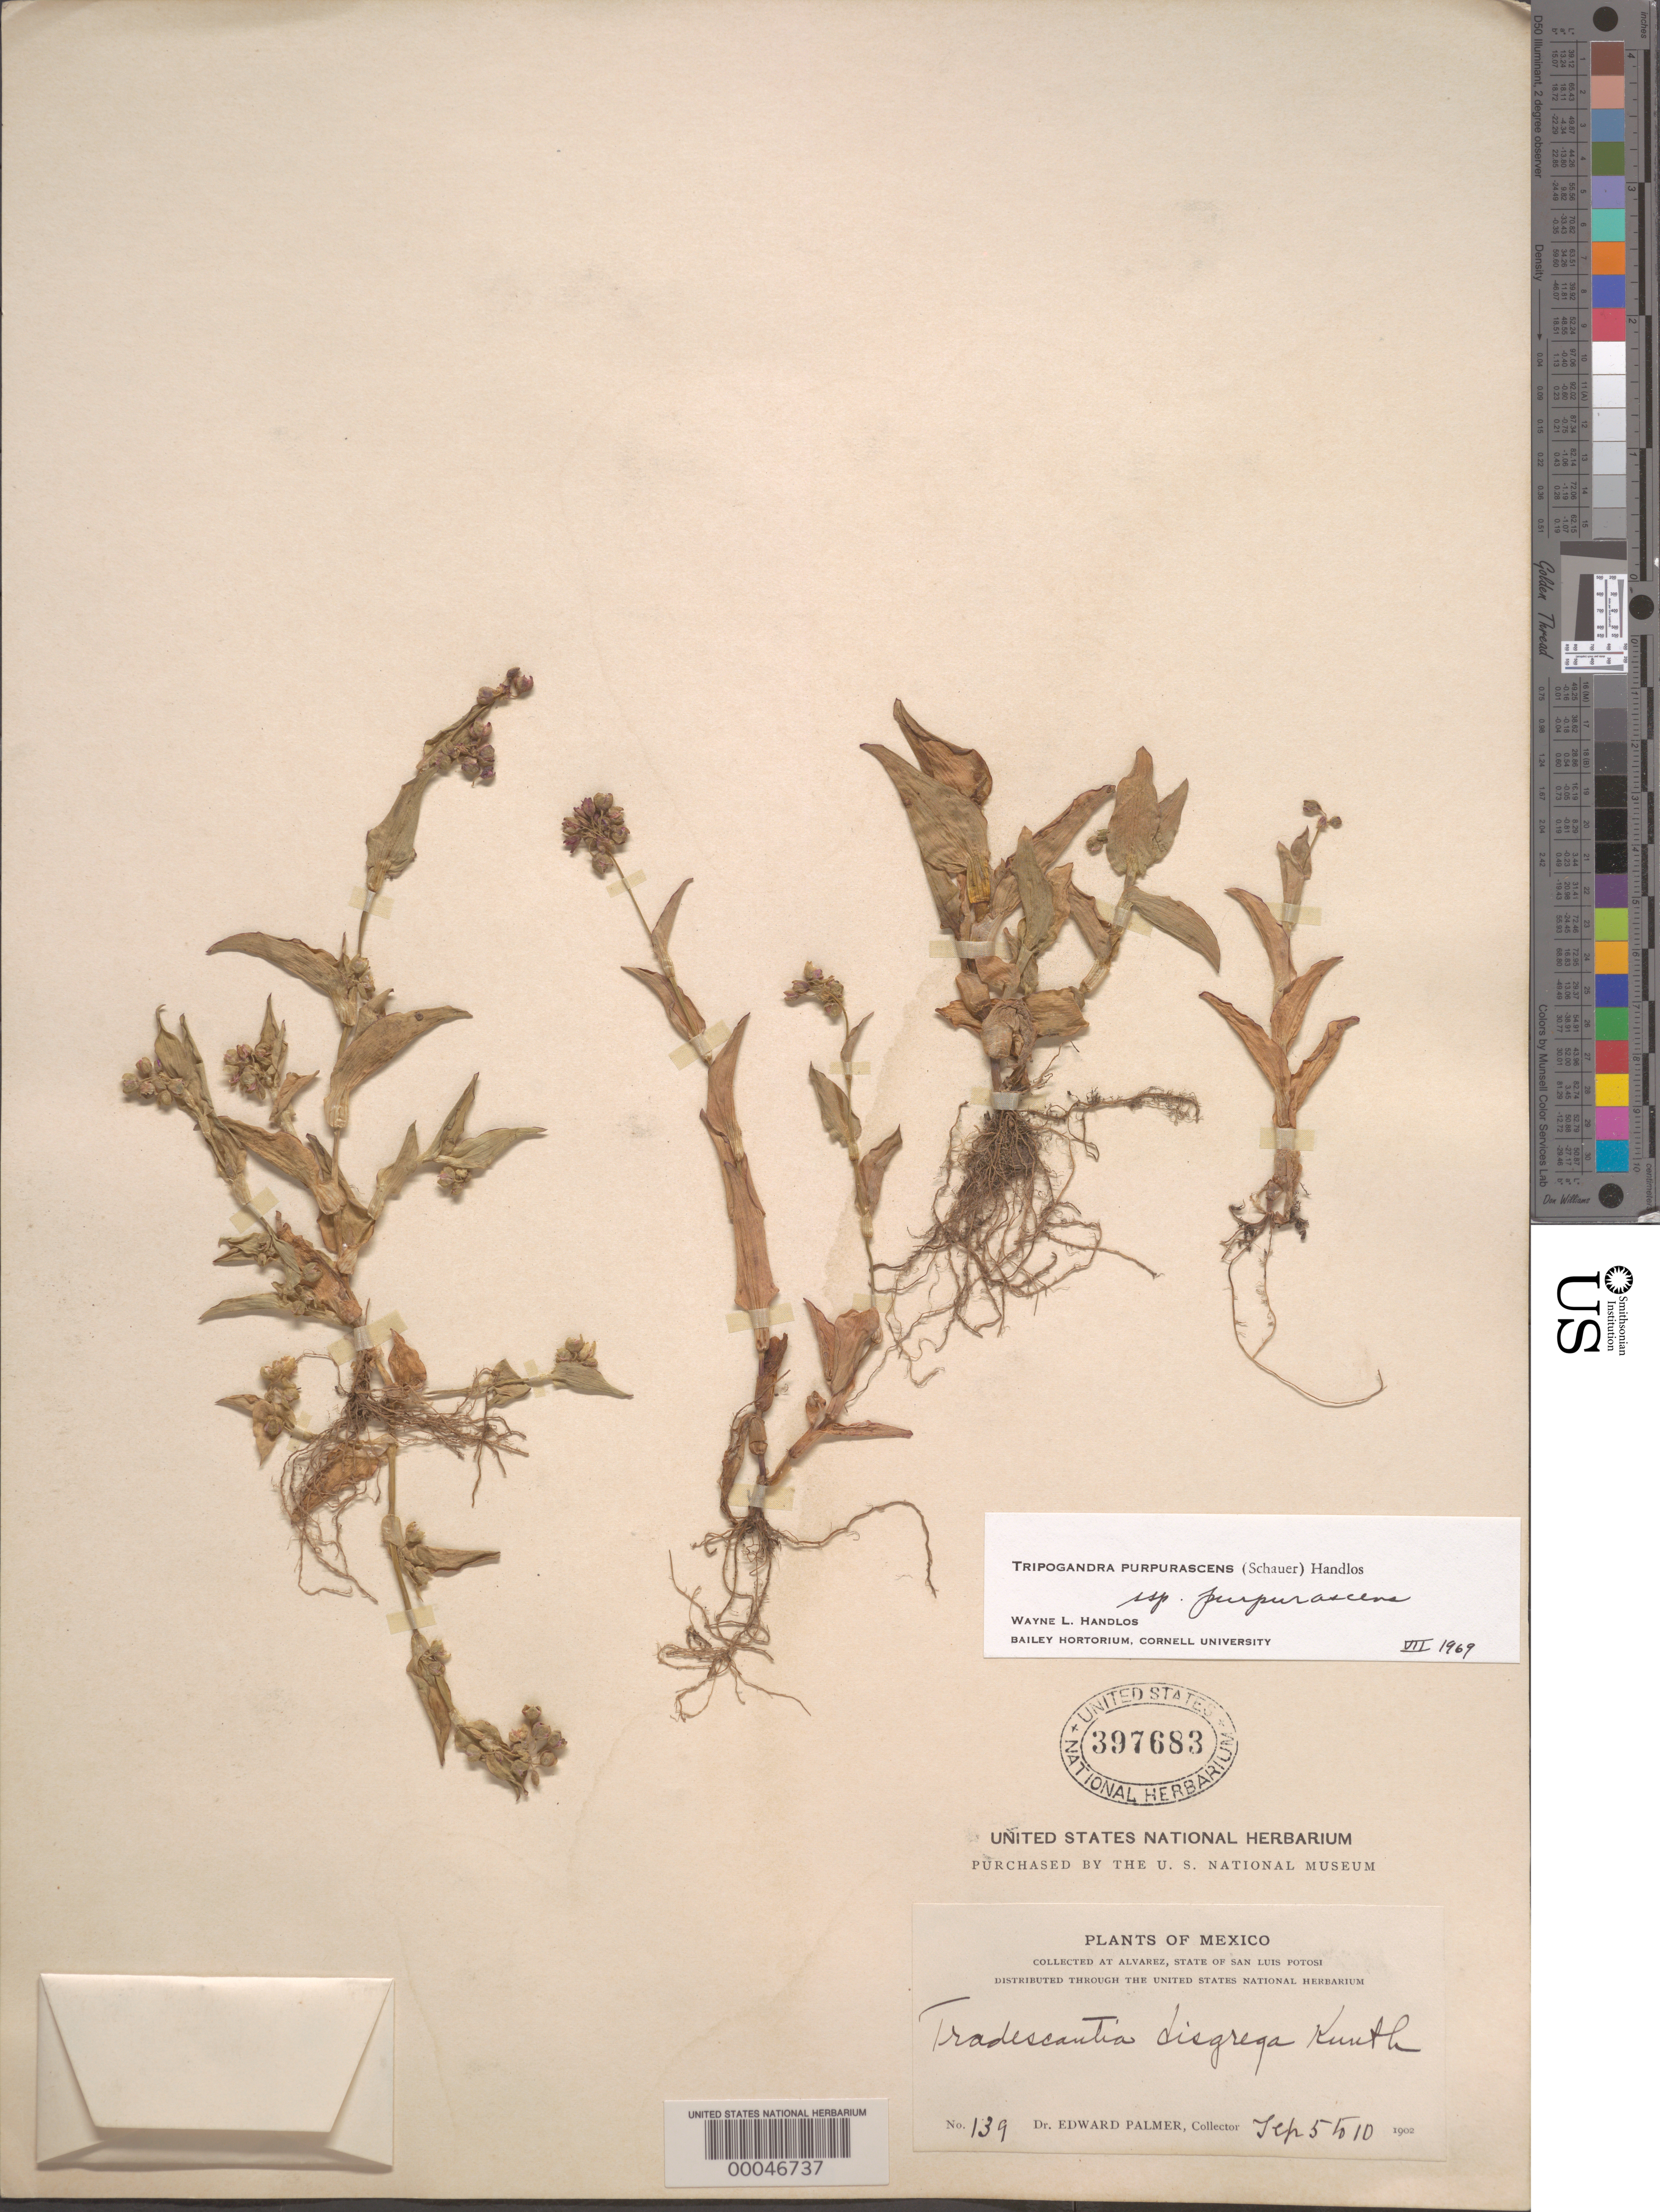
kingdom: Plantae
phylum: Tracheophyta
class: Liliopsida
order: Commelinales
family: Commelinaceae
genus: Tripogandra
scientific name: Tripogandra purpurascens subsp. purpurascens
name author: (S. Schauer) Handlos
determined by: Handlos, W. L.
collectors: E. Palmer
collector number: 139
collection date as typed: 05 Sep 1902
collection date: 1902-09-05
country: Mexico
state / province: San Luis Potosí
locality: Alvarez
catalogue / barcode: US 397683